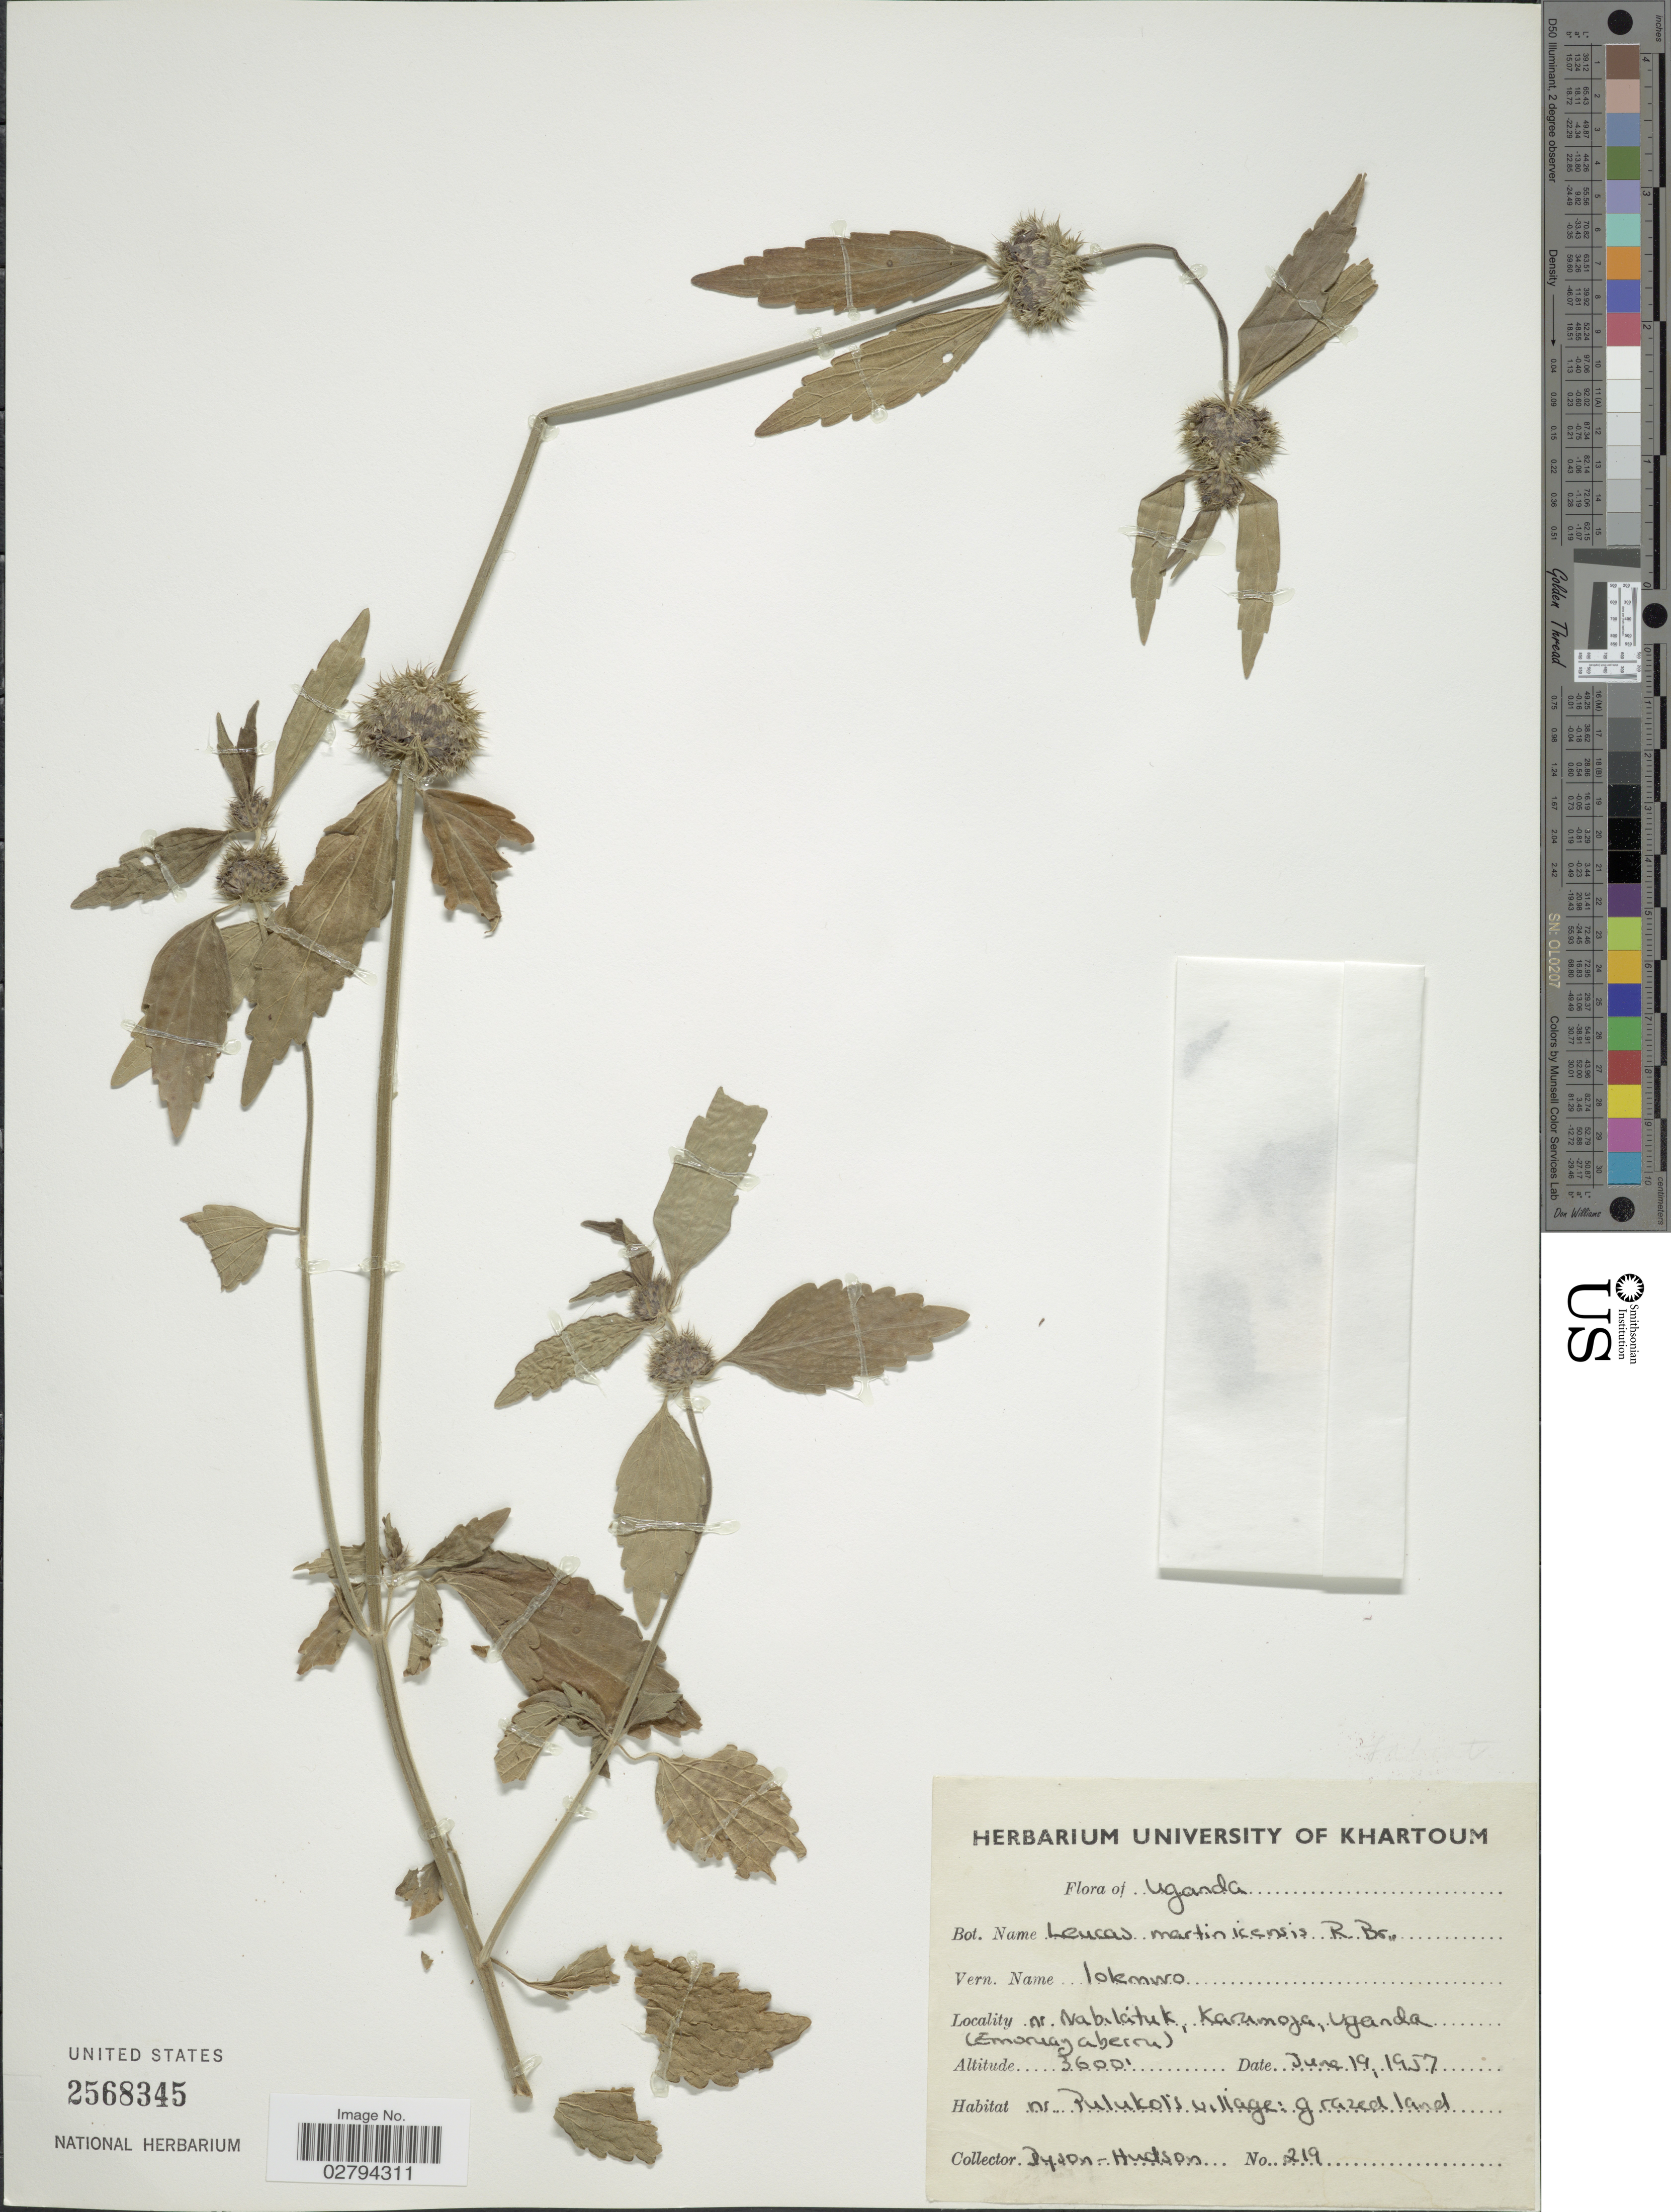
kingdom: Plantae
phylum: Tracheophyta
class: Magnoliopsida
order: Lamiales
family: Lamiaceae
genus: Leucas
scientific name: Leucas martinicensis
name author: (Jacq.) R. Br.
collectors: Dyson-Hudson, --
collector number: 219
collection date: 1957-06-19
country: Uganda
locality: Nr. Nabilatuk, Karamoja. (Emoruangaberru).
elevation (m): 1097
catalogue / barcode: US 2568345